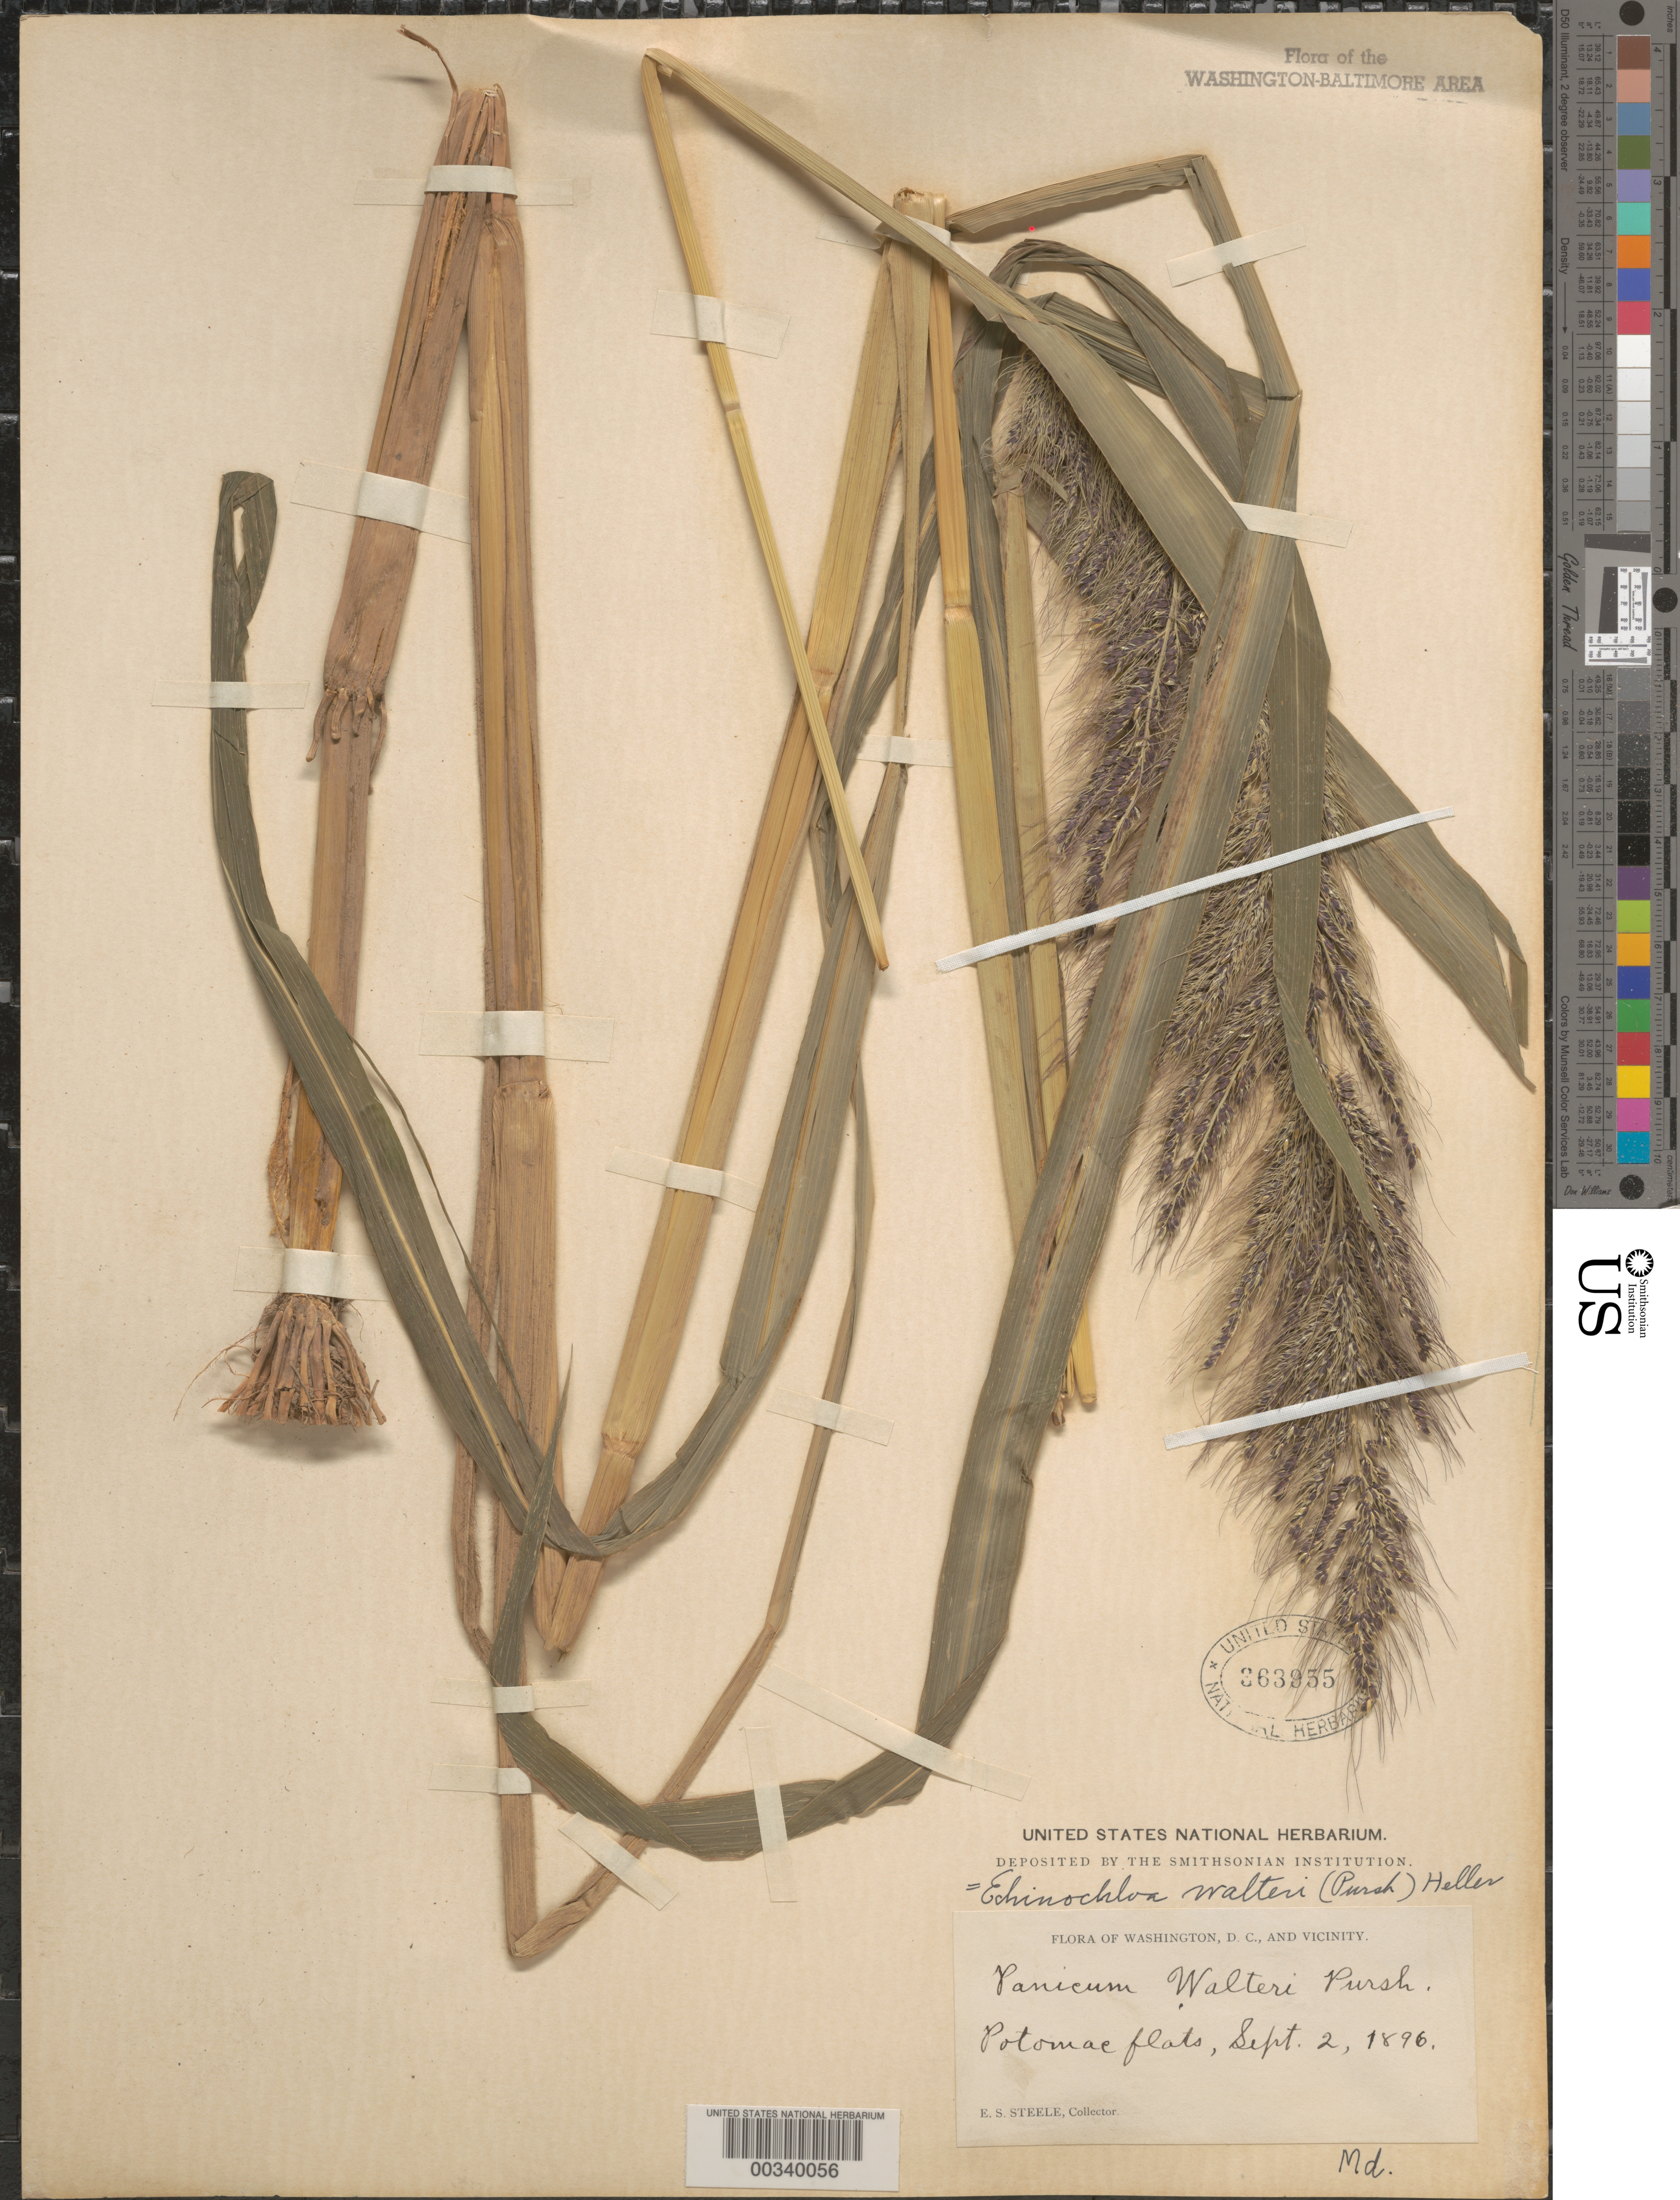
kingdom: Plantae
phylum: Tracheophyta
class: Liliopsida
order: Poales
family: Poaceae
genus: Echinochloa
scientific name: Echinochloa walteri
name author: (Pursh) A. Heller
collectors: E. Steele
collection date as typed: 02 Sep 1896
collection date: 1896-09-02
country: United States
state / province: District of Columbia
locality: Potomac Flats C. and O. Canal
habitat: Flats of river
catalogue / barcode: US 363955